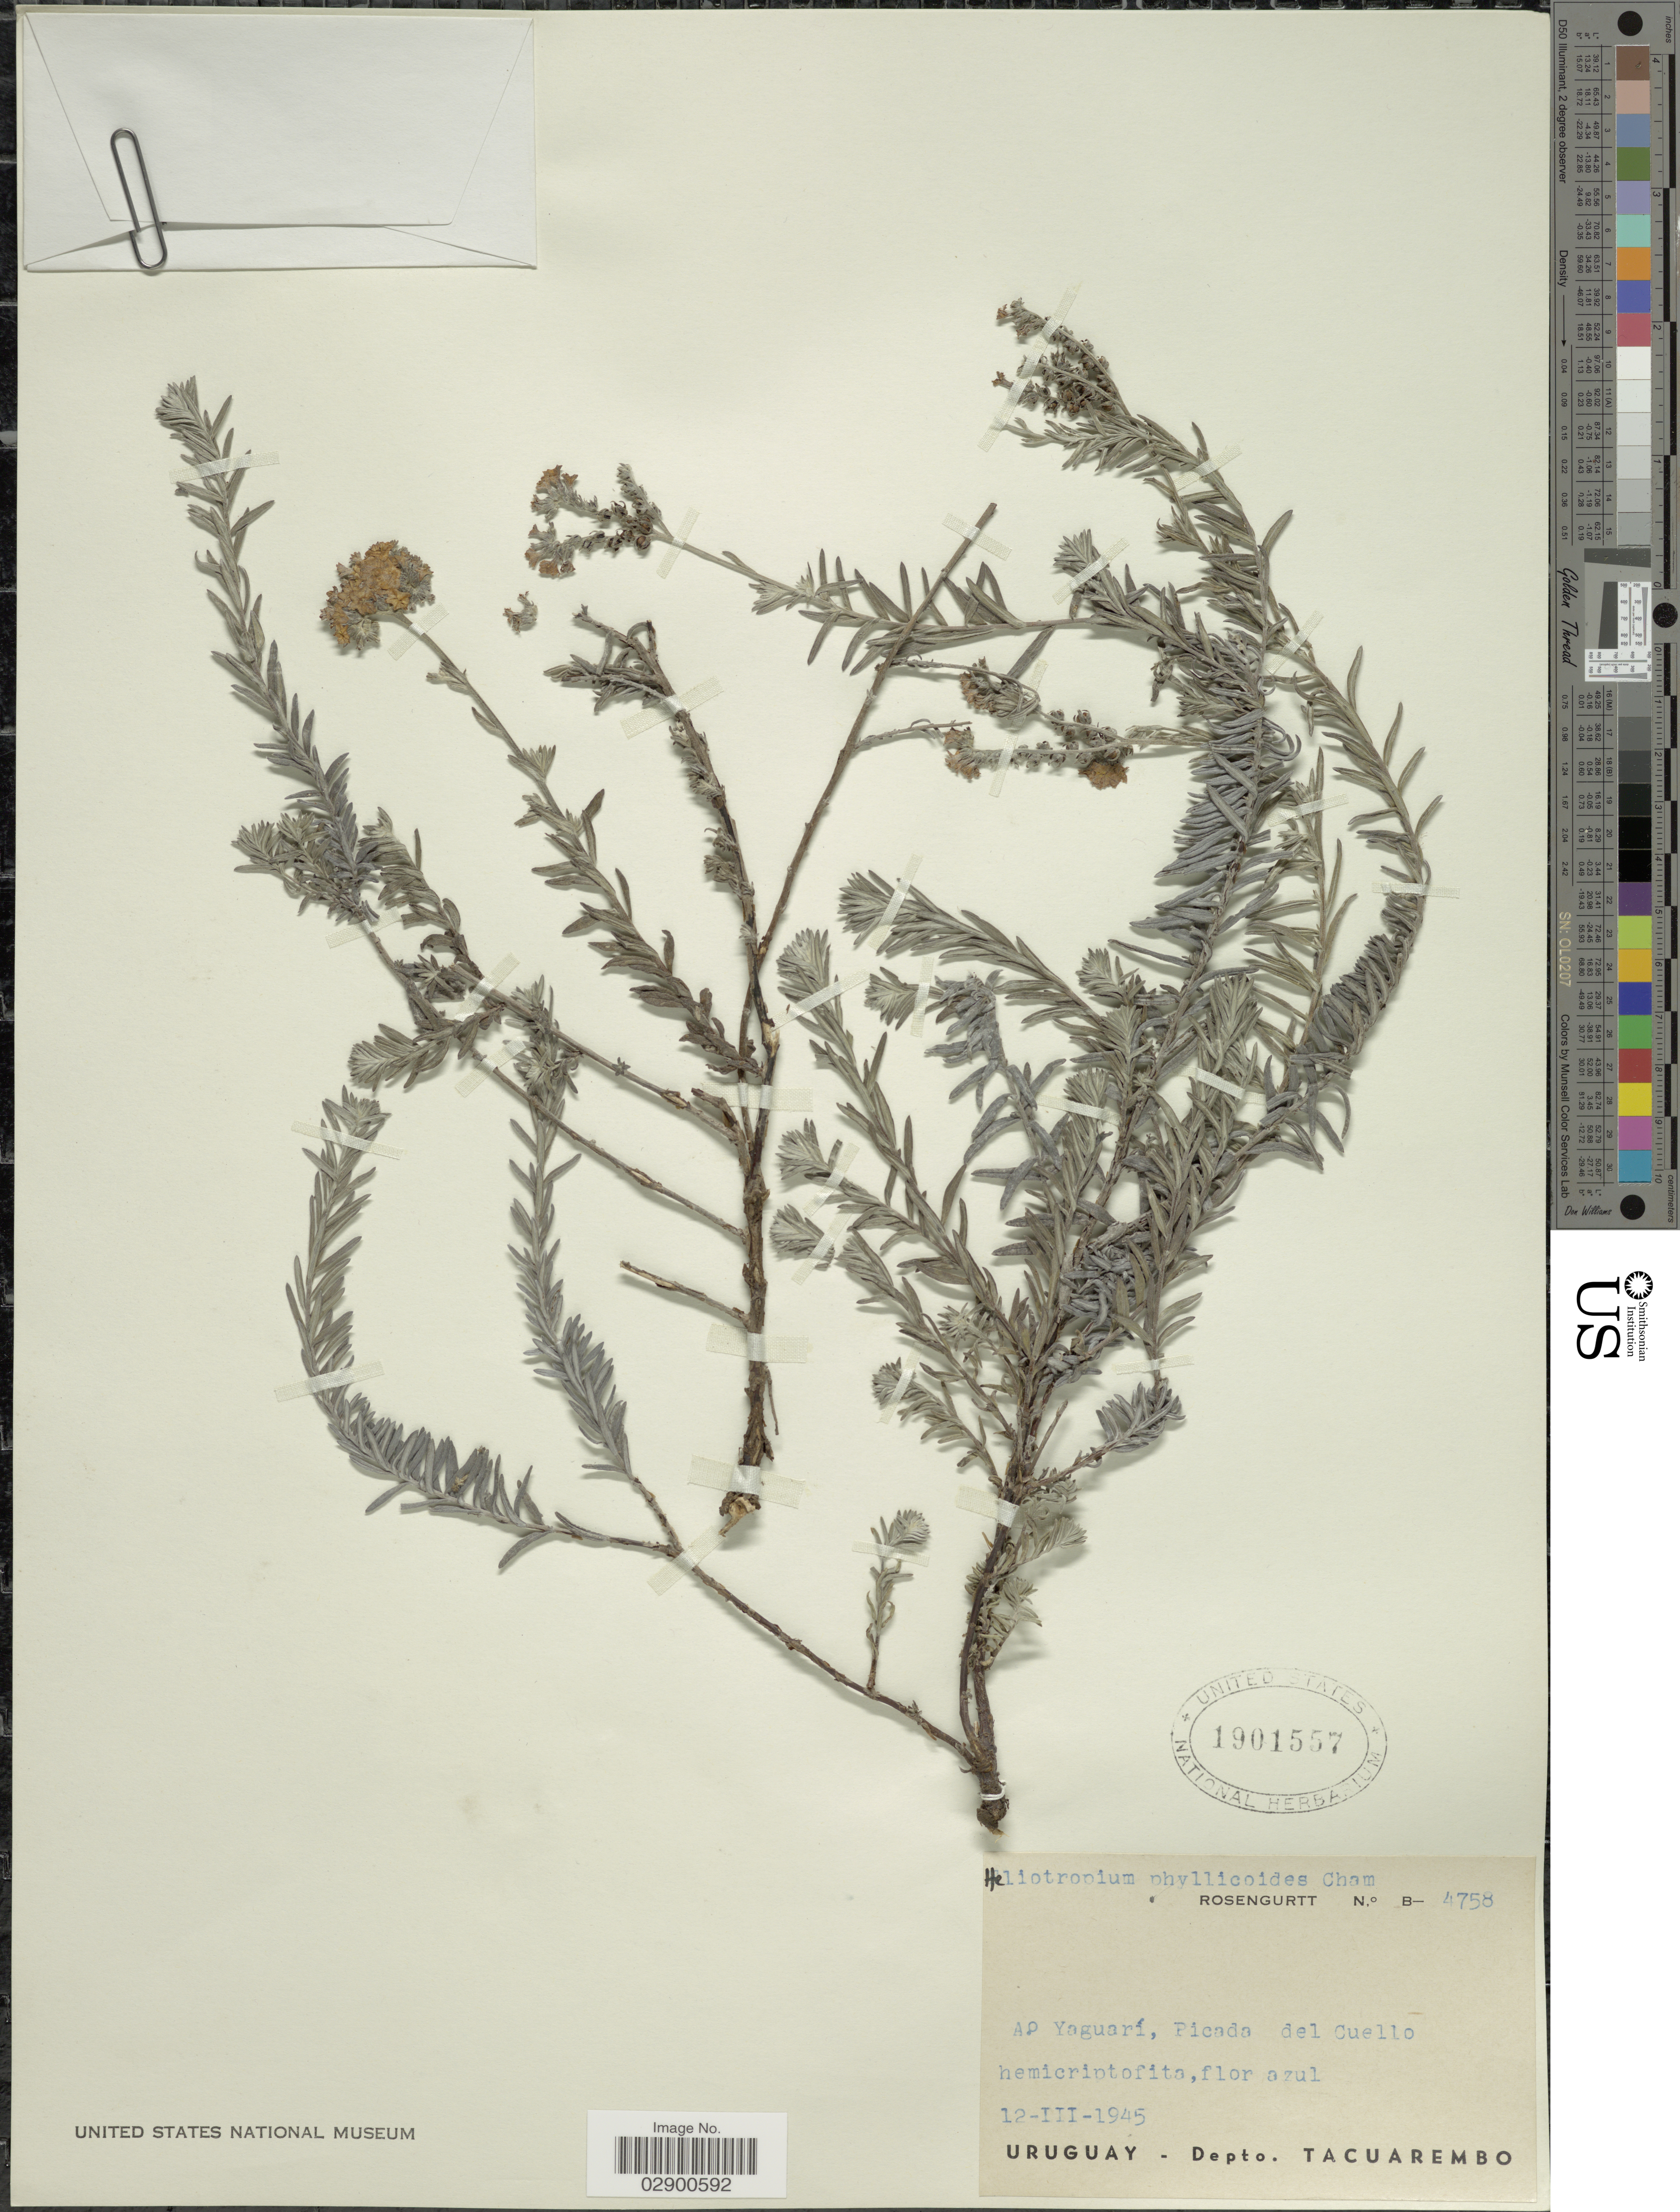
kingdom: Plantae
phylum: Tracheophyta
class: Magnoliopsida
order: Boraginales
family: Heliotropiaceae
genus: Heliotropium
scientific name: Heliotropium phylicoides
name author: Cham.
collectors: Rosengurtt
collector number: B-4758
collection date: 1945-03-12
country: Uruguay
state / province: Tacuarembó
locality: Ao Yaguarí, Picada del Cuello.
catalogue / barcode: US 1901557